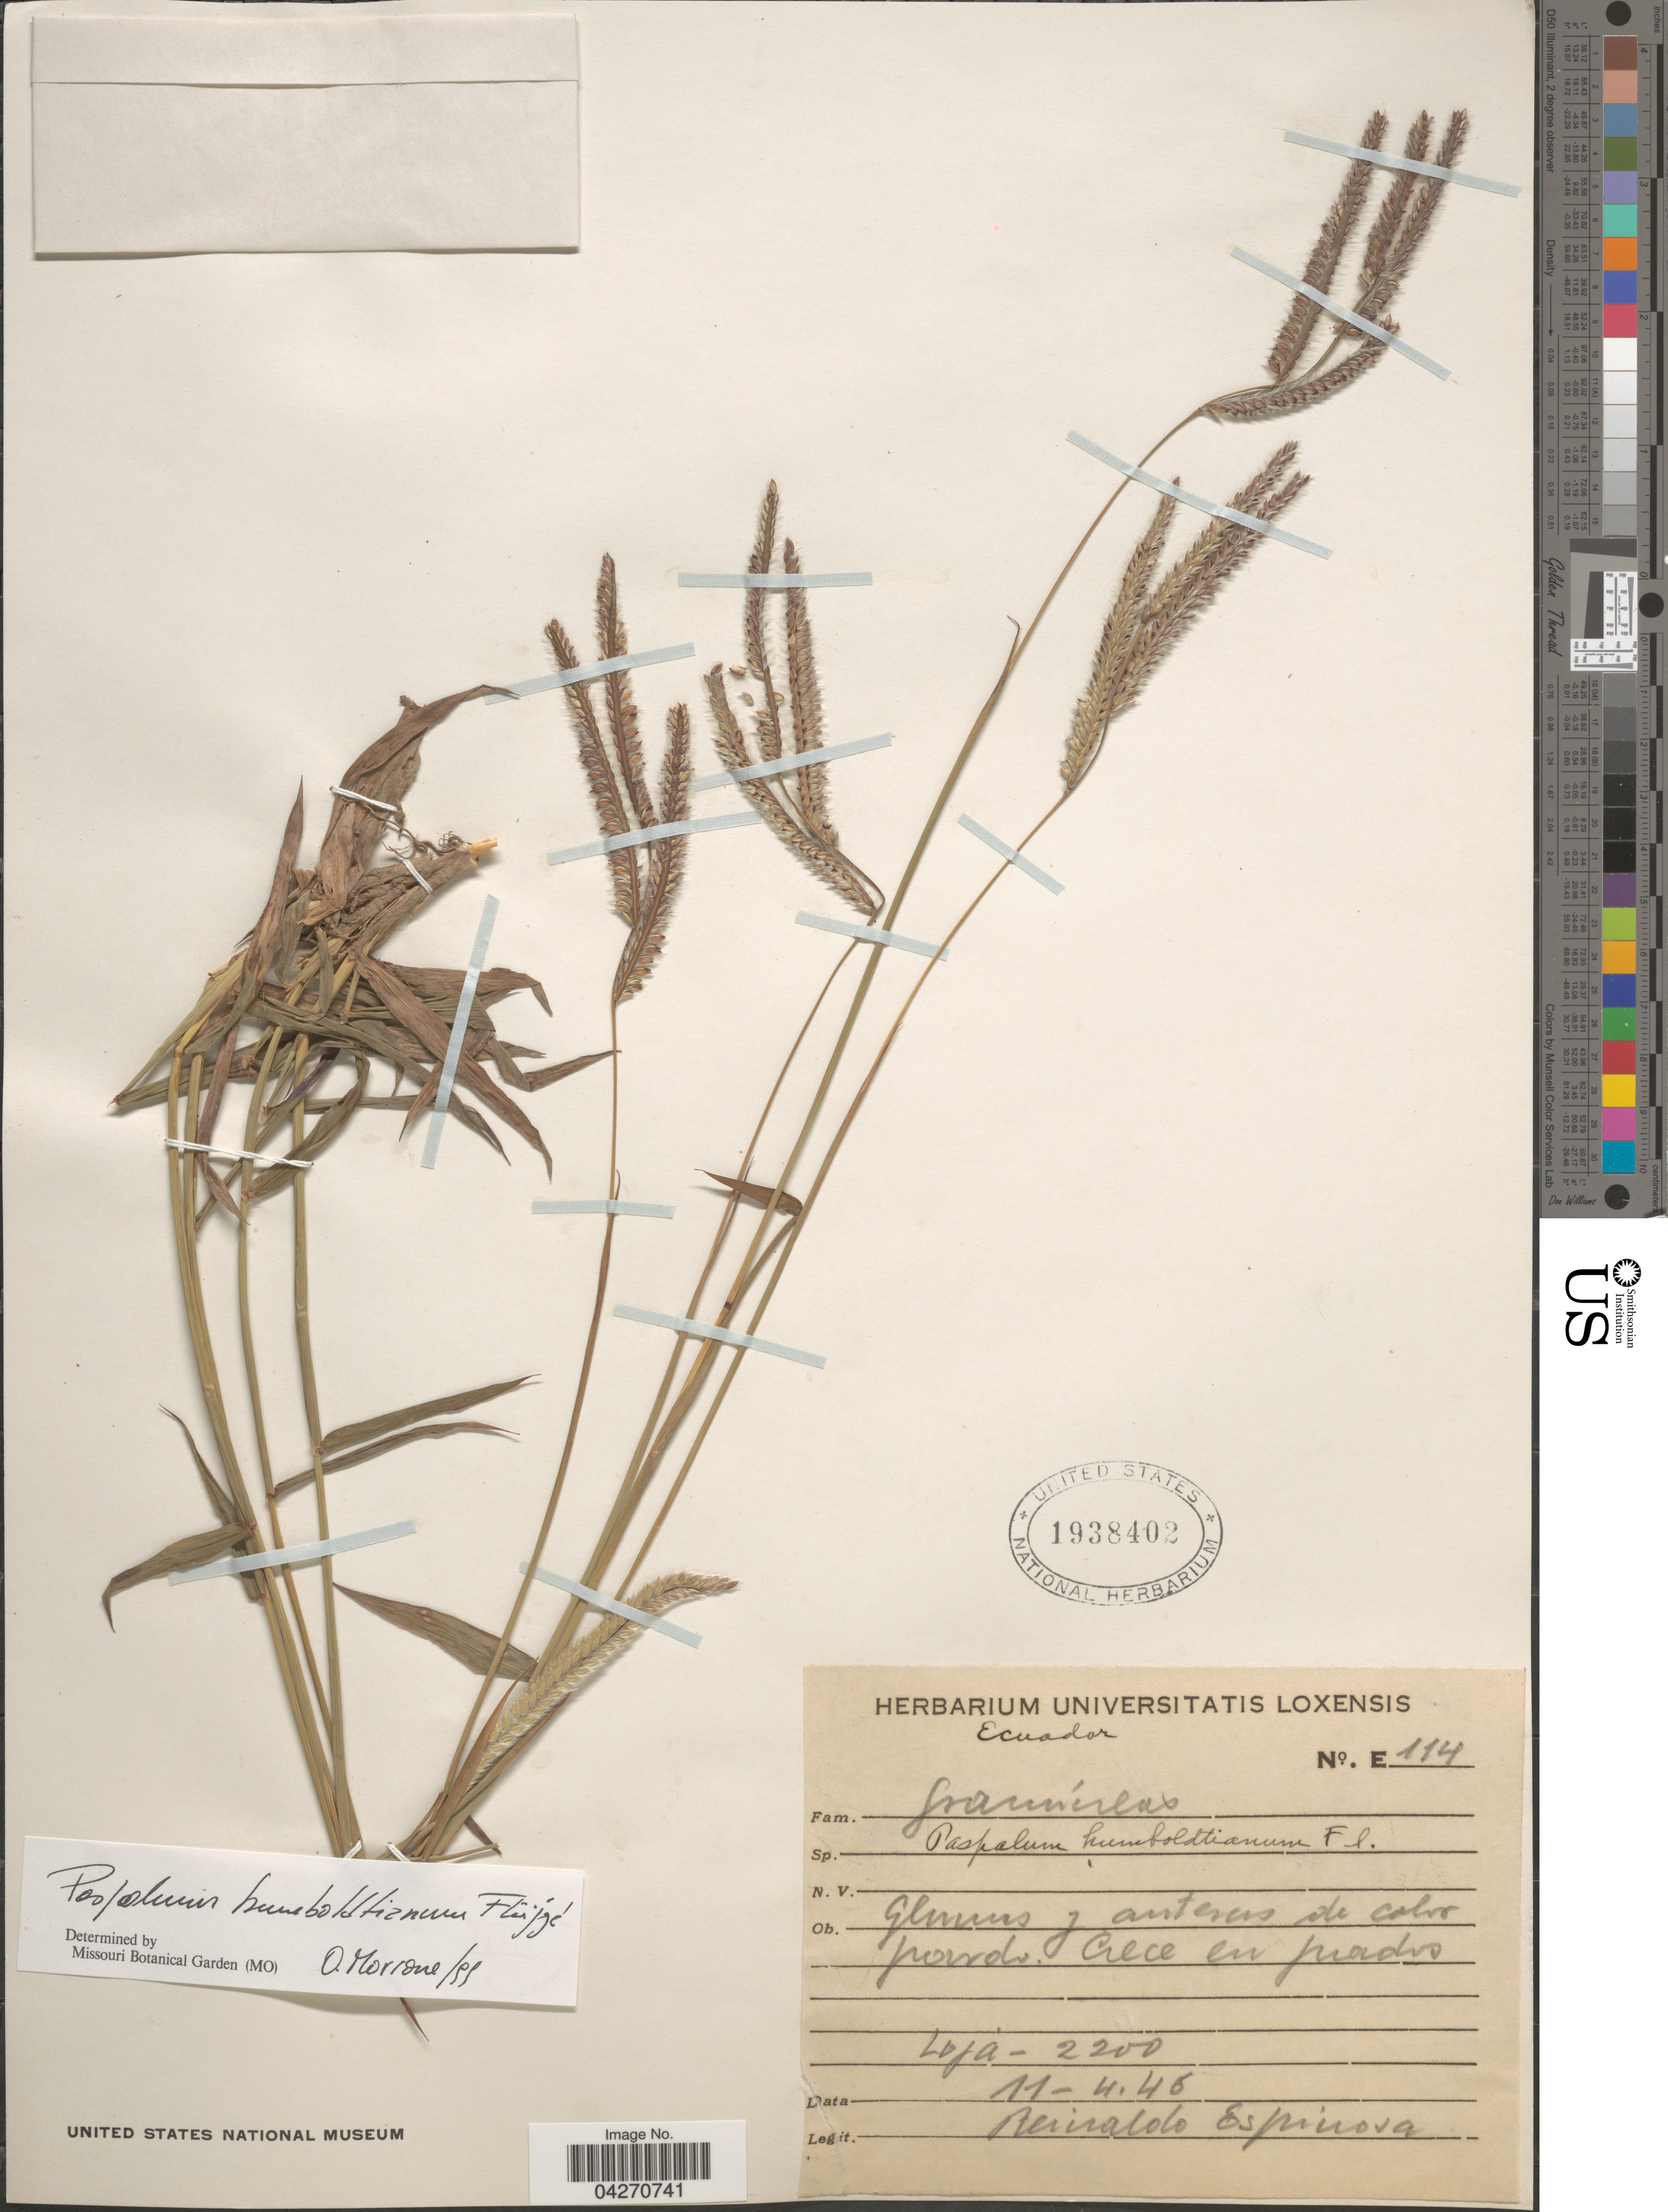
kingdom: Plantae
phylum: Tracheophyta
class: Liliopsida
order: Poales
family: Poaceae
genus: Paspalum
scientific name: Paspalum humboldtianum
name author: Flüggé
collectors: R. Espinosa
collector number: E114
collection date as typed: Transcribed d/m/y: 11/4/45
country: Ecuador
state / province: Loja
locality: Glumers y anteres de color prondo Crece en prados.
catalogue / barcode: US 1938402